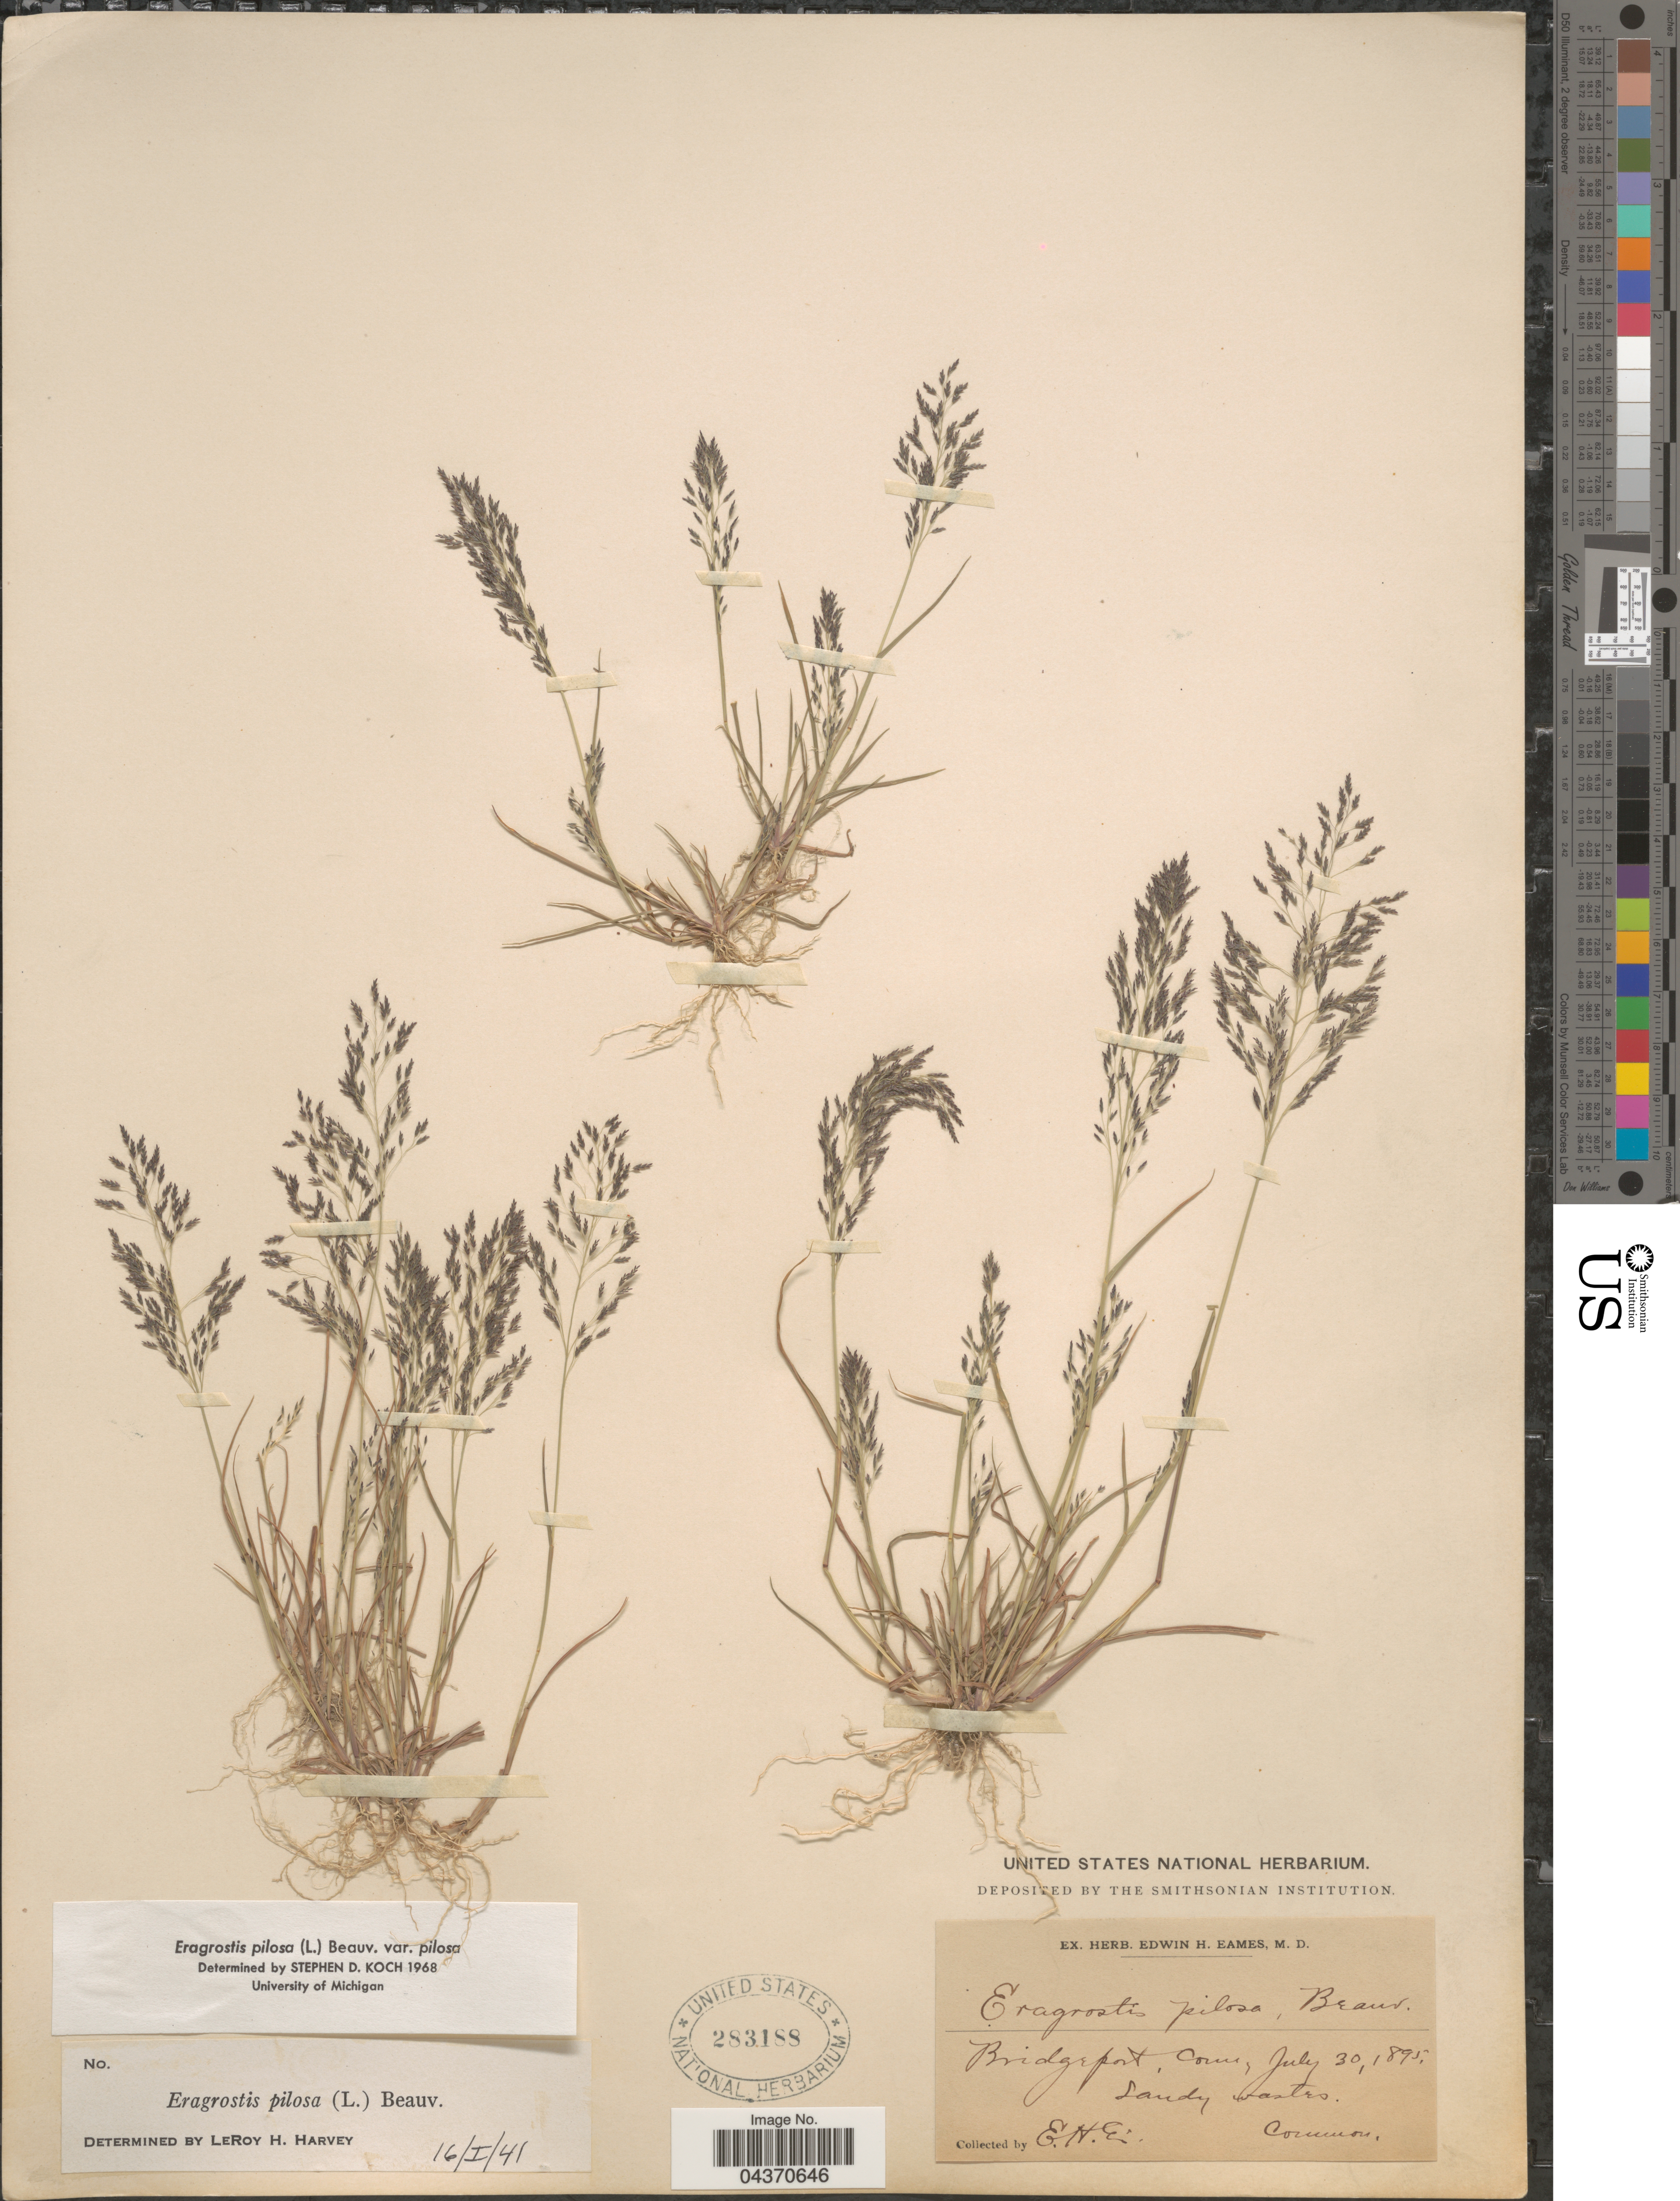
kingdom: Plantae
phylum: Tracheophyta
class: Liliopsida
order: Poales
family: Poaceae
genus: Eragrostis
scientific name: Eragrostis pilosa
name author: (L.) P. Beauv.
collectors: E. H. Eames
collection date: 1895-07-30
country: United States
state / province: Connecticut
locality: Bridgeport.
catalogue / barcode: US 283188